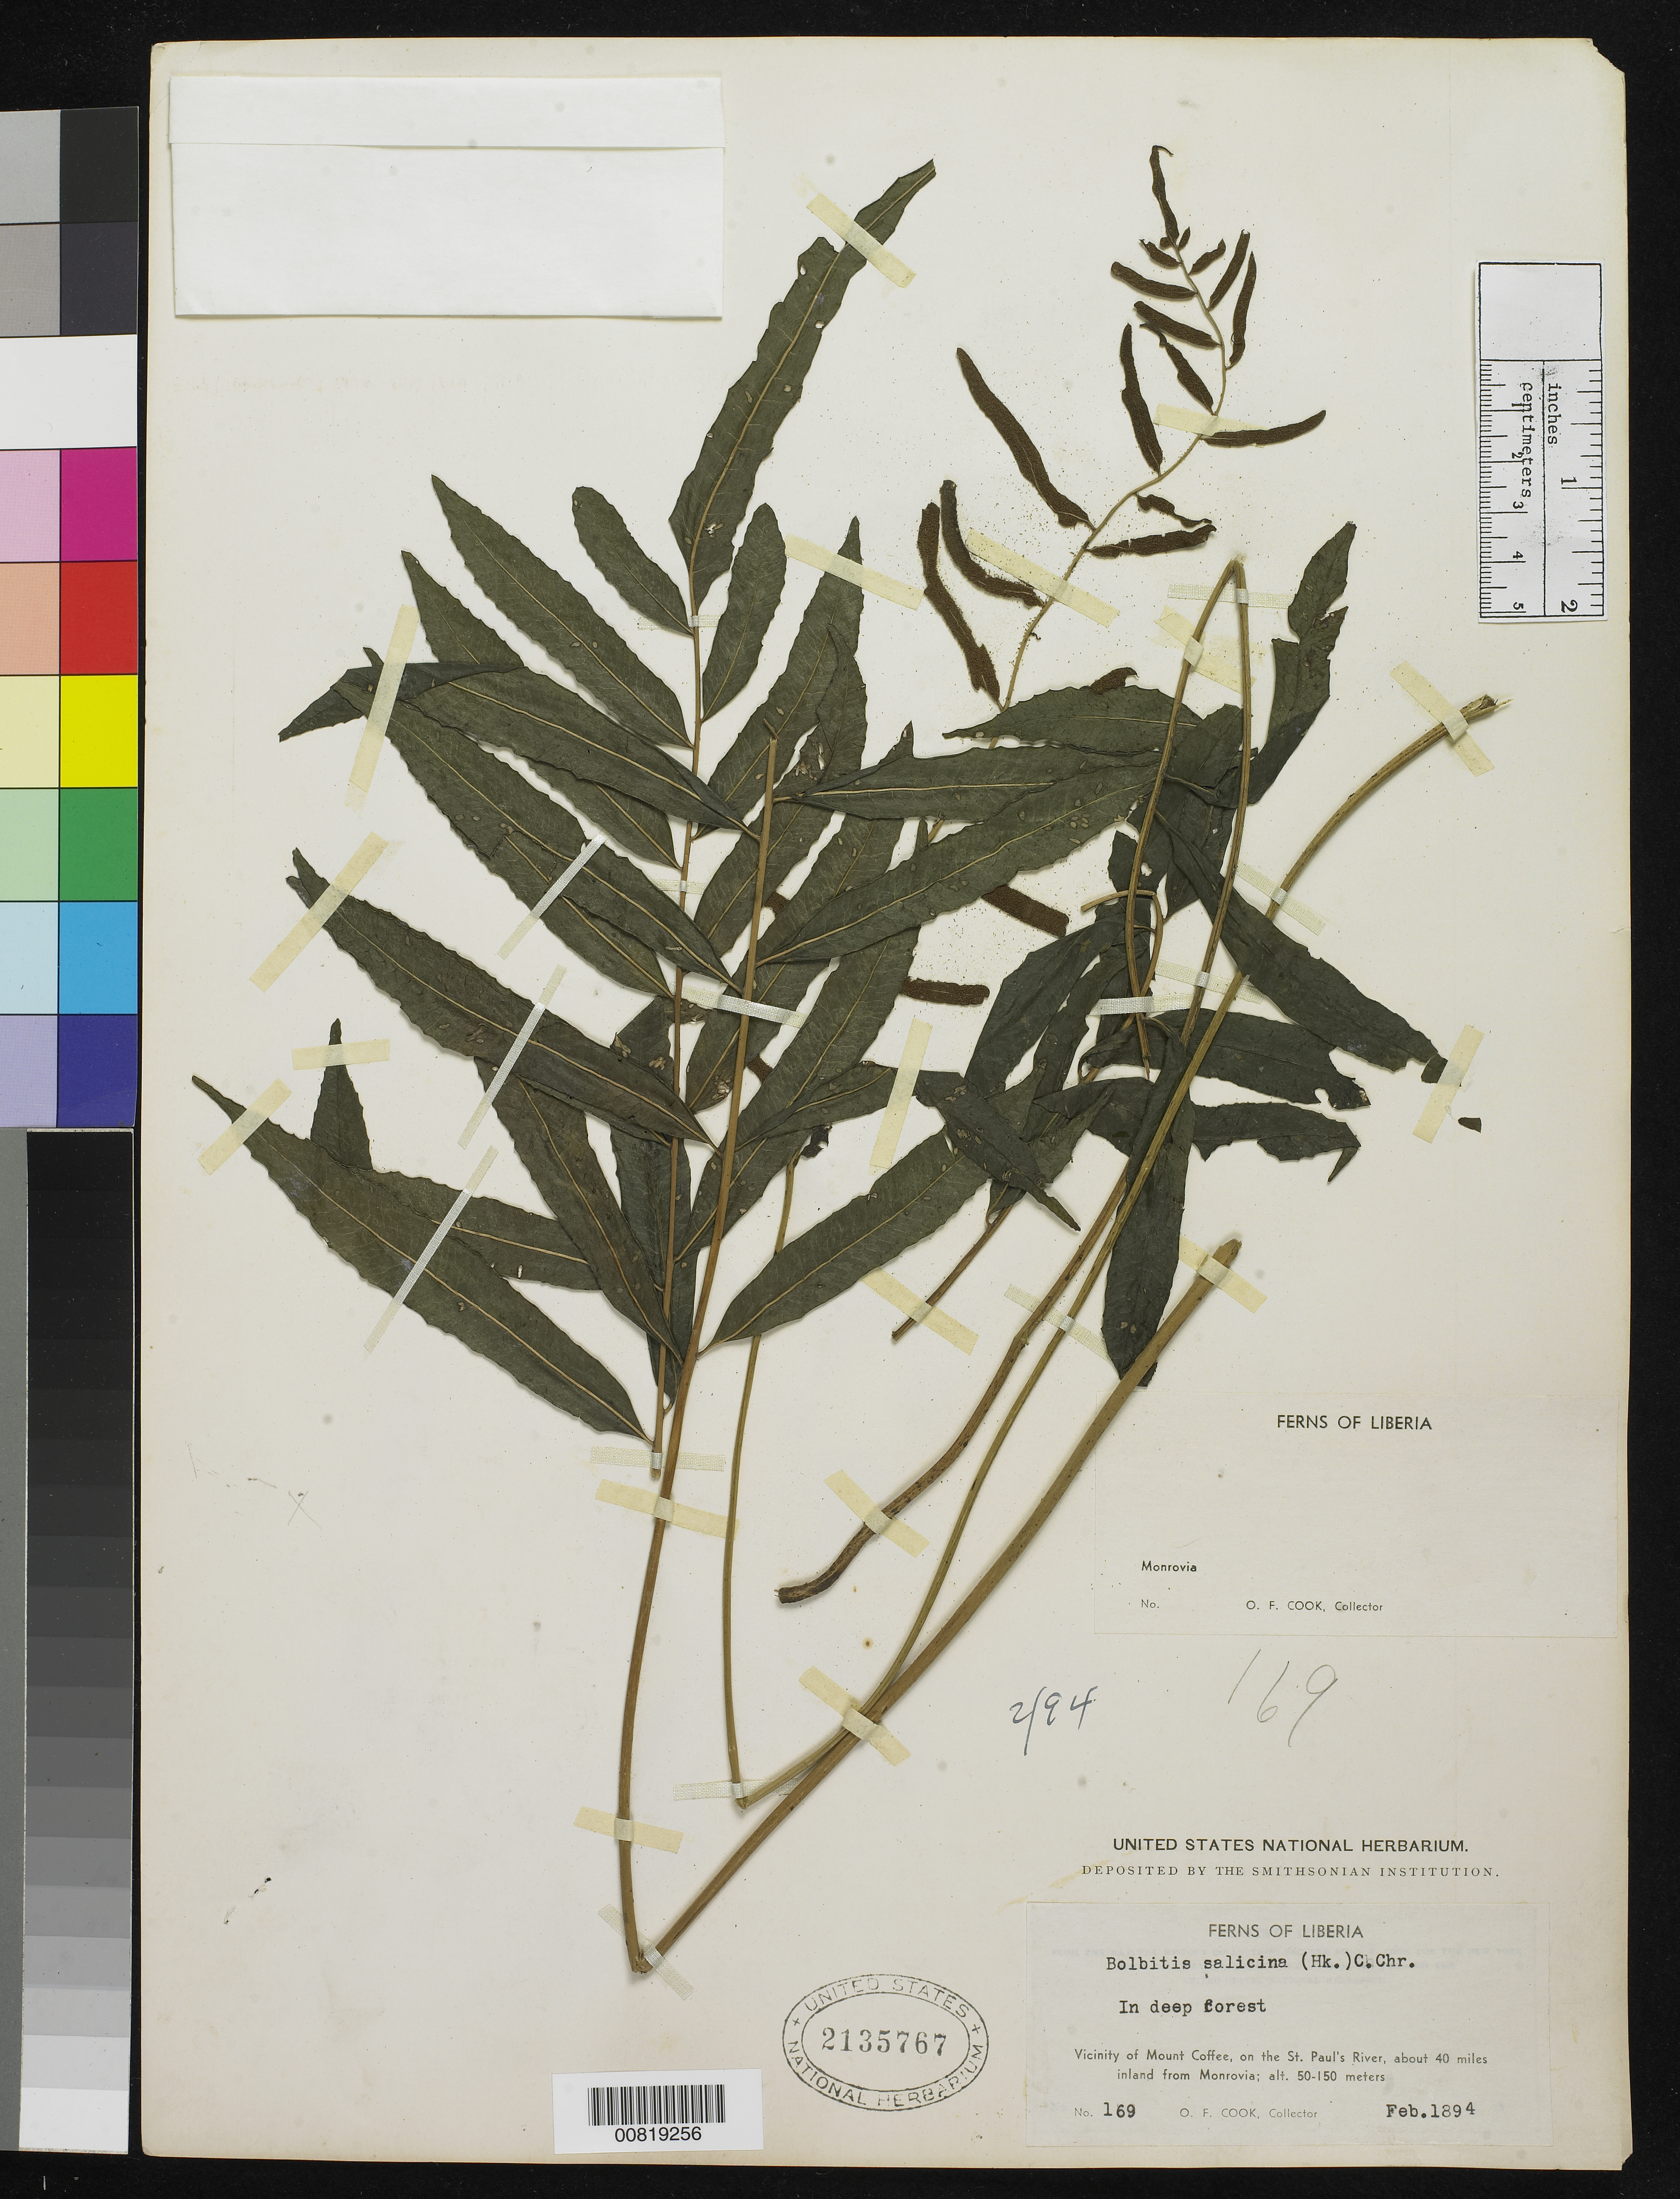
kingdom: Plantae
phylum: Tracheophyta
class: Polypodiopsida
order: Polypodiales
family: Dryopteridaceae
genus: Bolbitis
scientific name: Bolbitis salicina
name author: (Hook.) Ching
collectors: O. F. Cook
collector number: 169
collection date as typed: Feb 1894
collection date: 1894-02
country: Liberia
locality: Vicinity of Mt. Coffee, on the St. Paul's River, about 40 miles inland from Monrovia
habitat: In deep forest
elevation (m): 50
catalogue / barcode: US 2135767